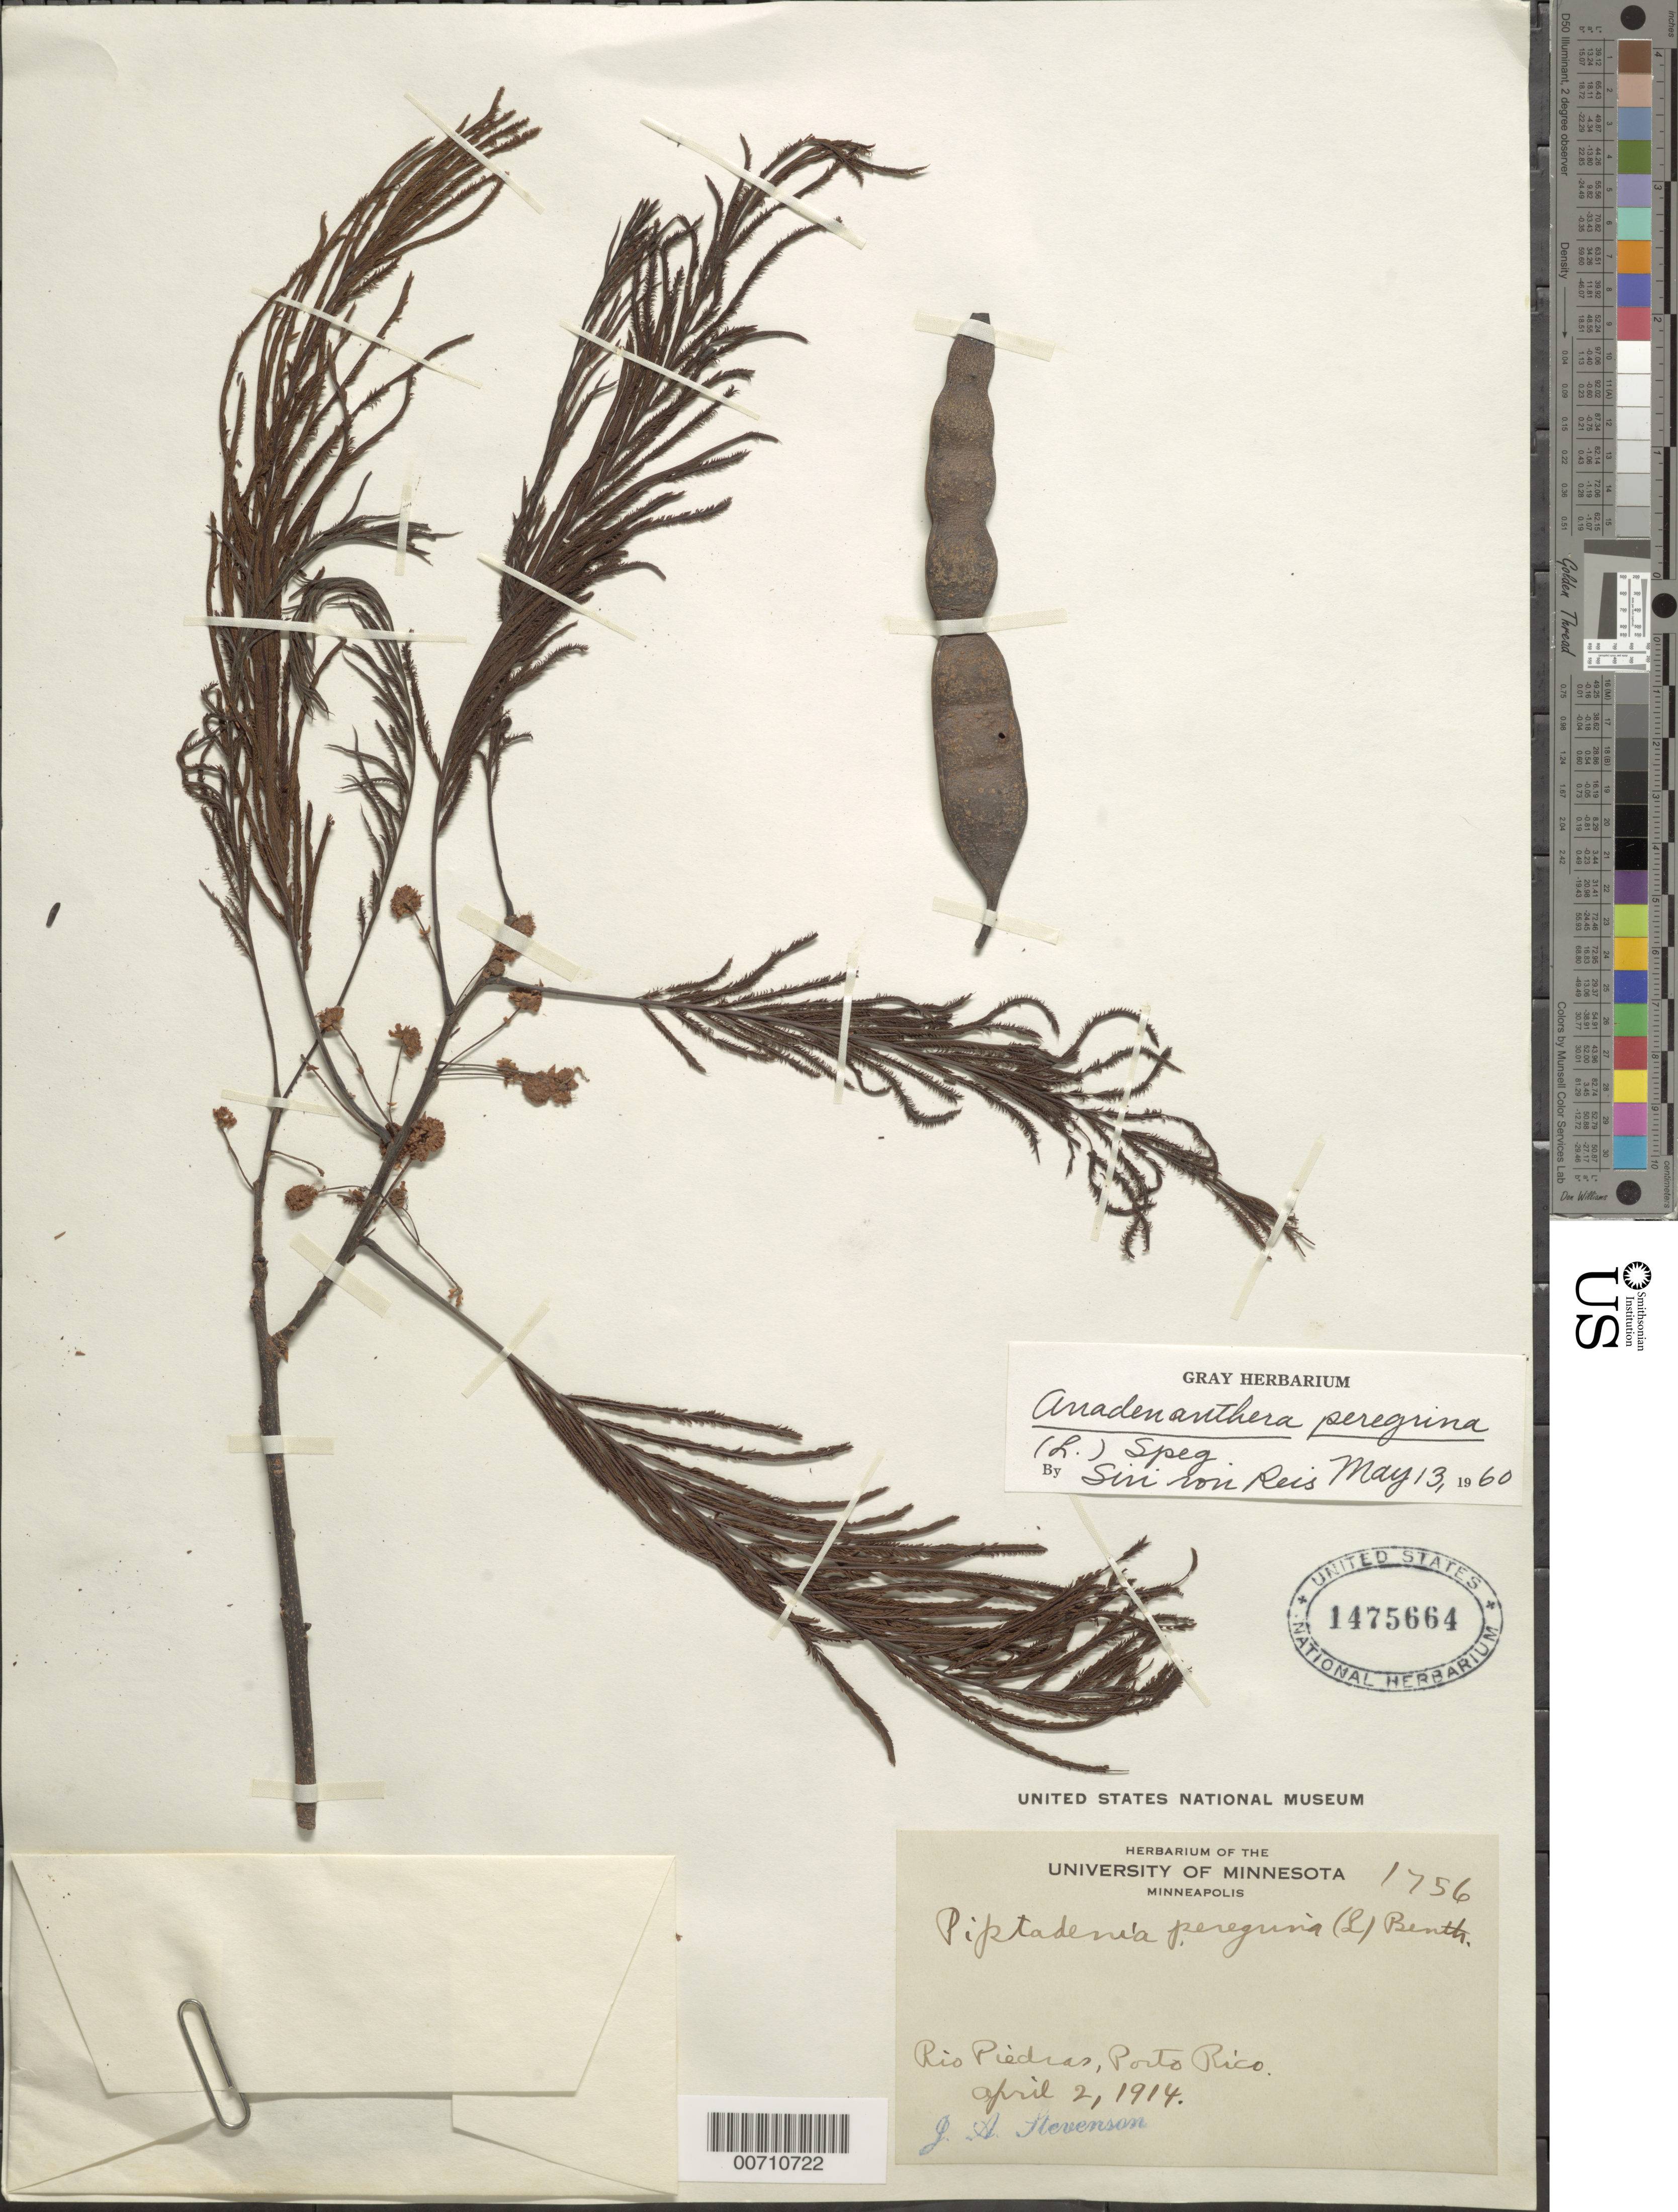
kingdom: Plantae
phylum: Tracheophyta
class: Magnoliopsida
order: Fabales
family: Fabaceae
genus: Anadenanthera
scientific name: Anadenanthera peregrina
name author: (L.) Speg.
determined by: Von Reis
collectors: J. Stevenson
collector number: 1756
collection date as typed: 02 Apr 1914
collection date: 1914-04-02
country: Puerto Rico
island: Greater Antilles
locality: Rio Piedras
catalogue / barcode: US 1475664